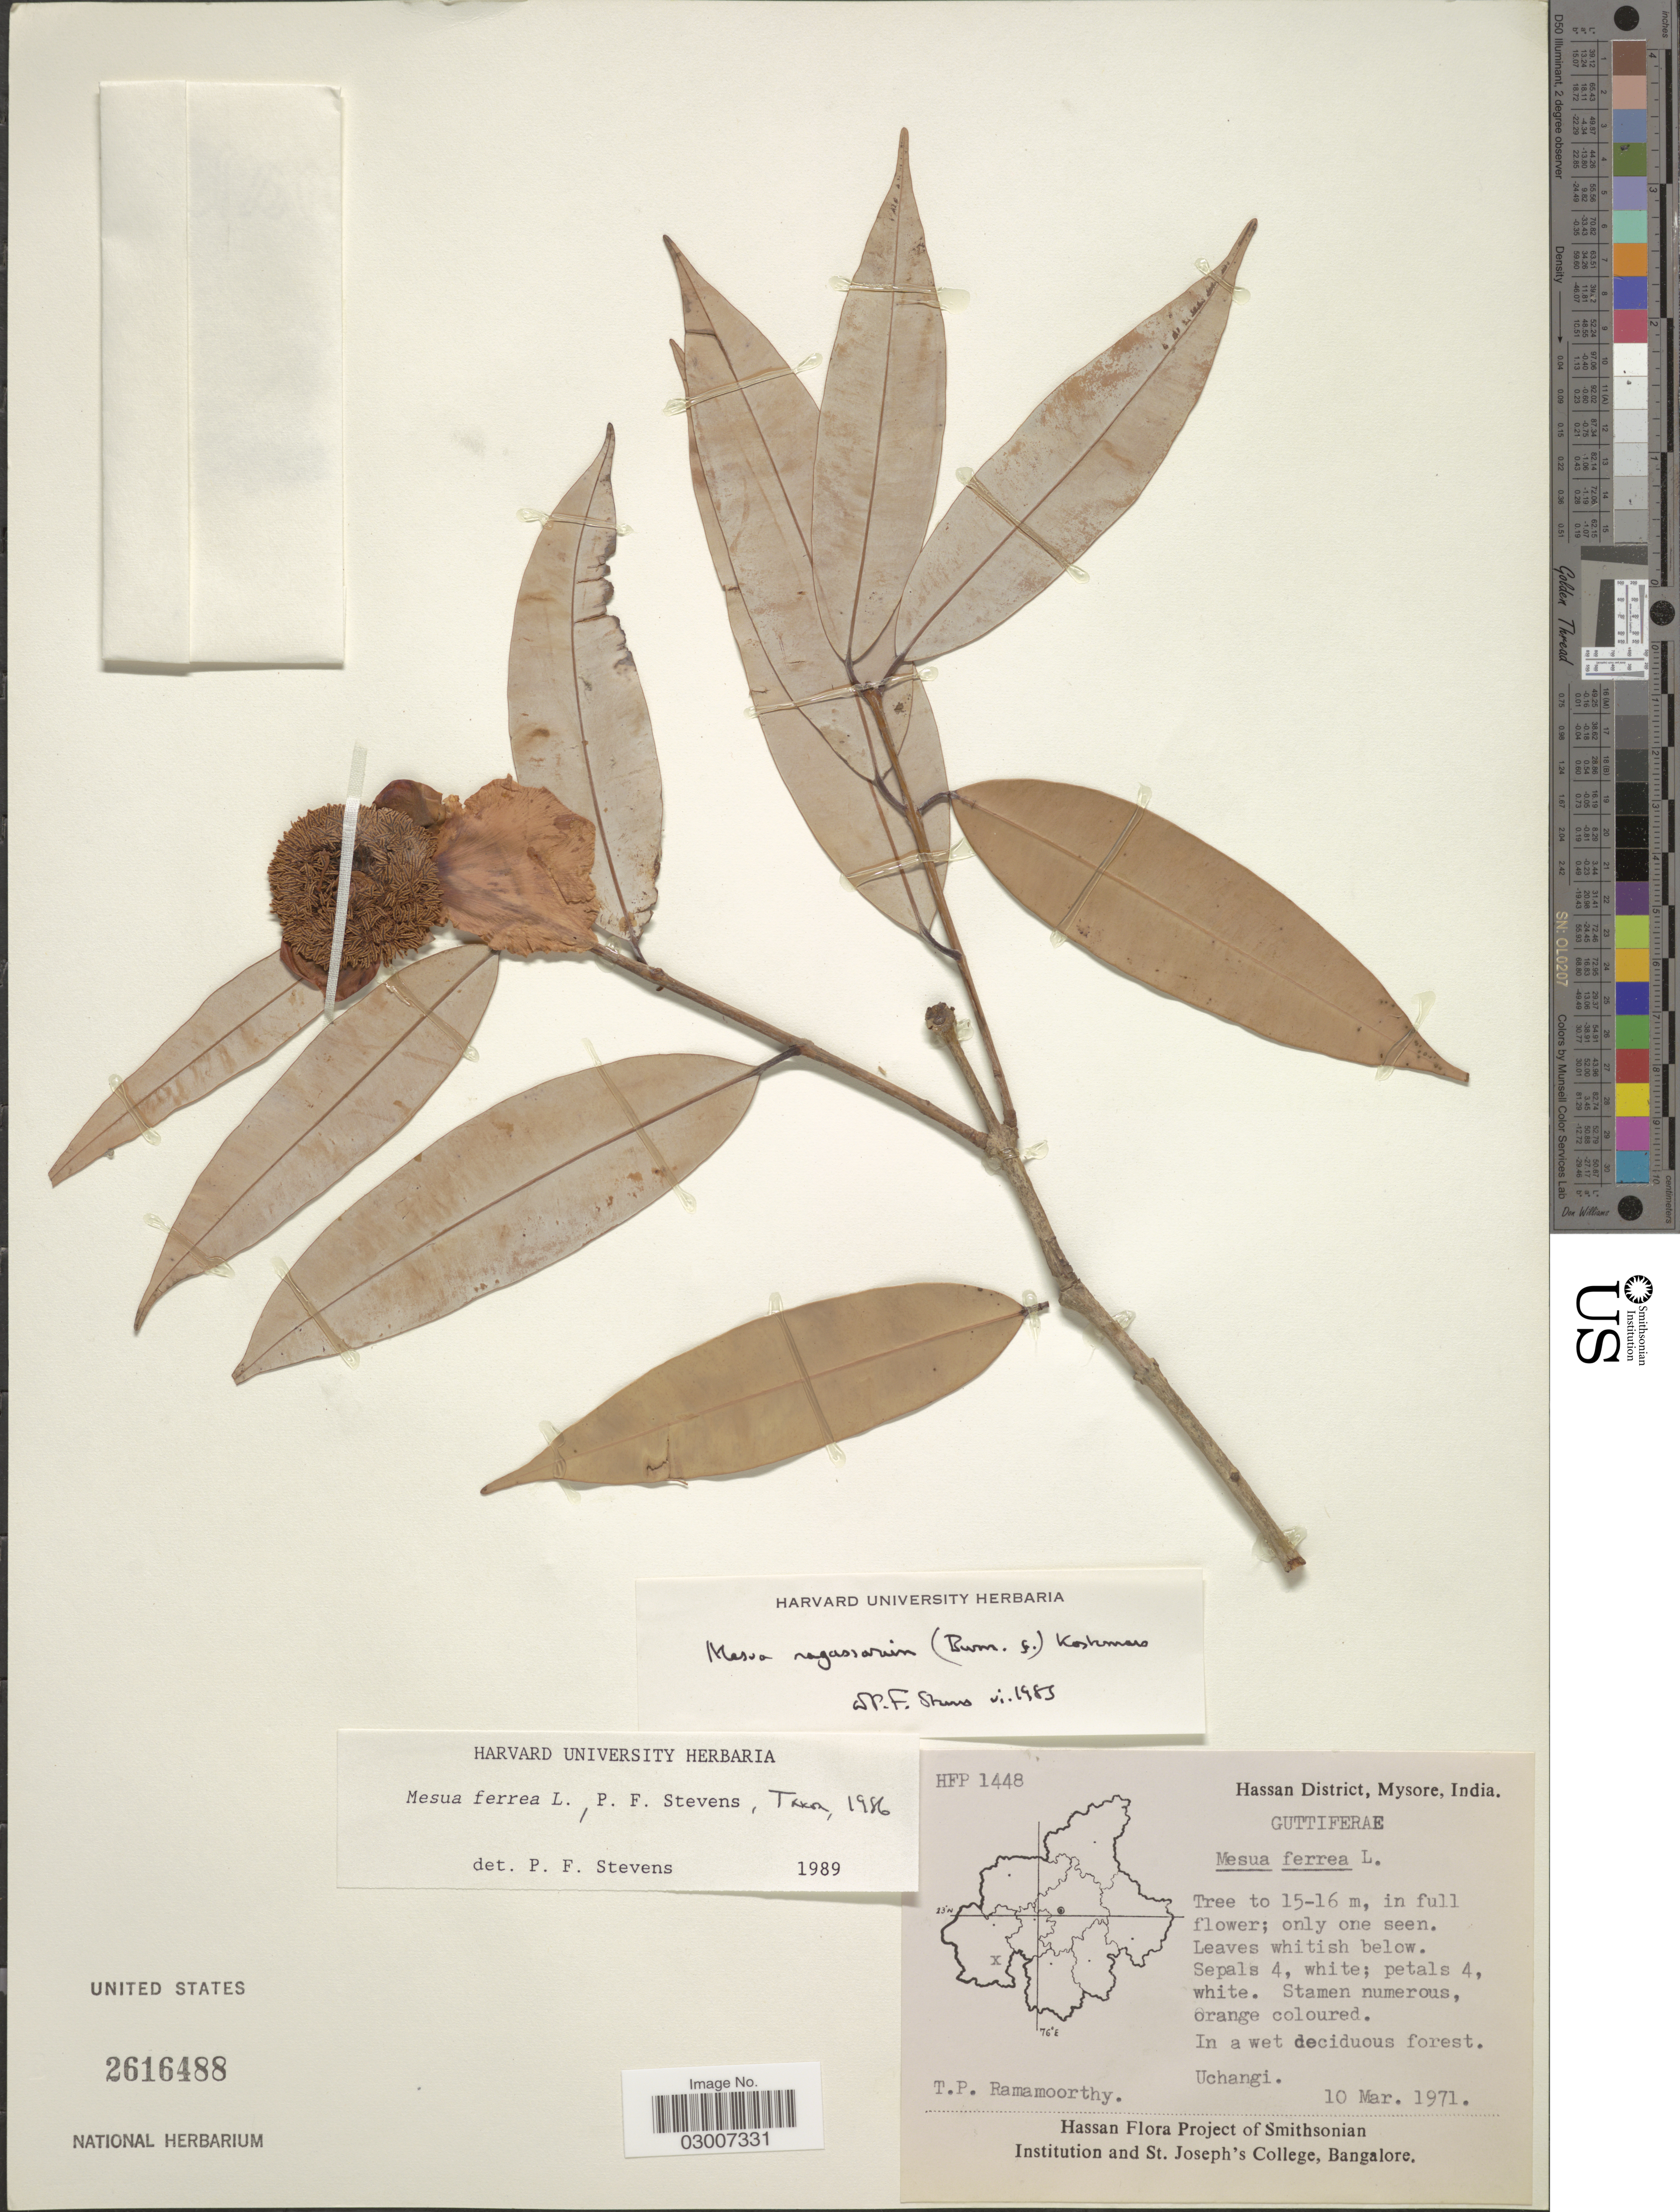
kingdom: Plantae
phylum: Tracheophyta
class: Magnoliopsida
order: Malpighiales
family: Calophyllaceae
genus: Mesua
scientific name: Mesua ferrea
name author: L.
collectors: T. P. Ramamoorthy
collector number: HFP1448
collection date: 1971-03-10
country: India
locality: Hassan District, Mysore. Uchangi.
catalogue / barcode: US 2616488